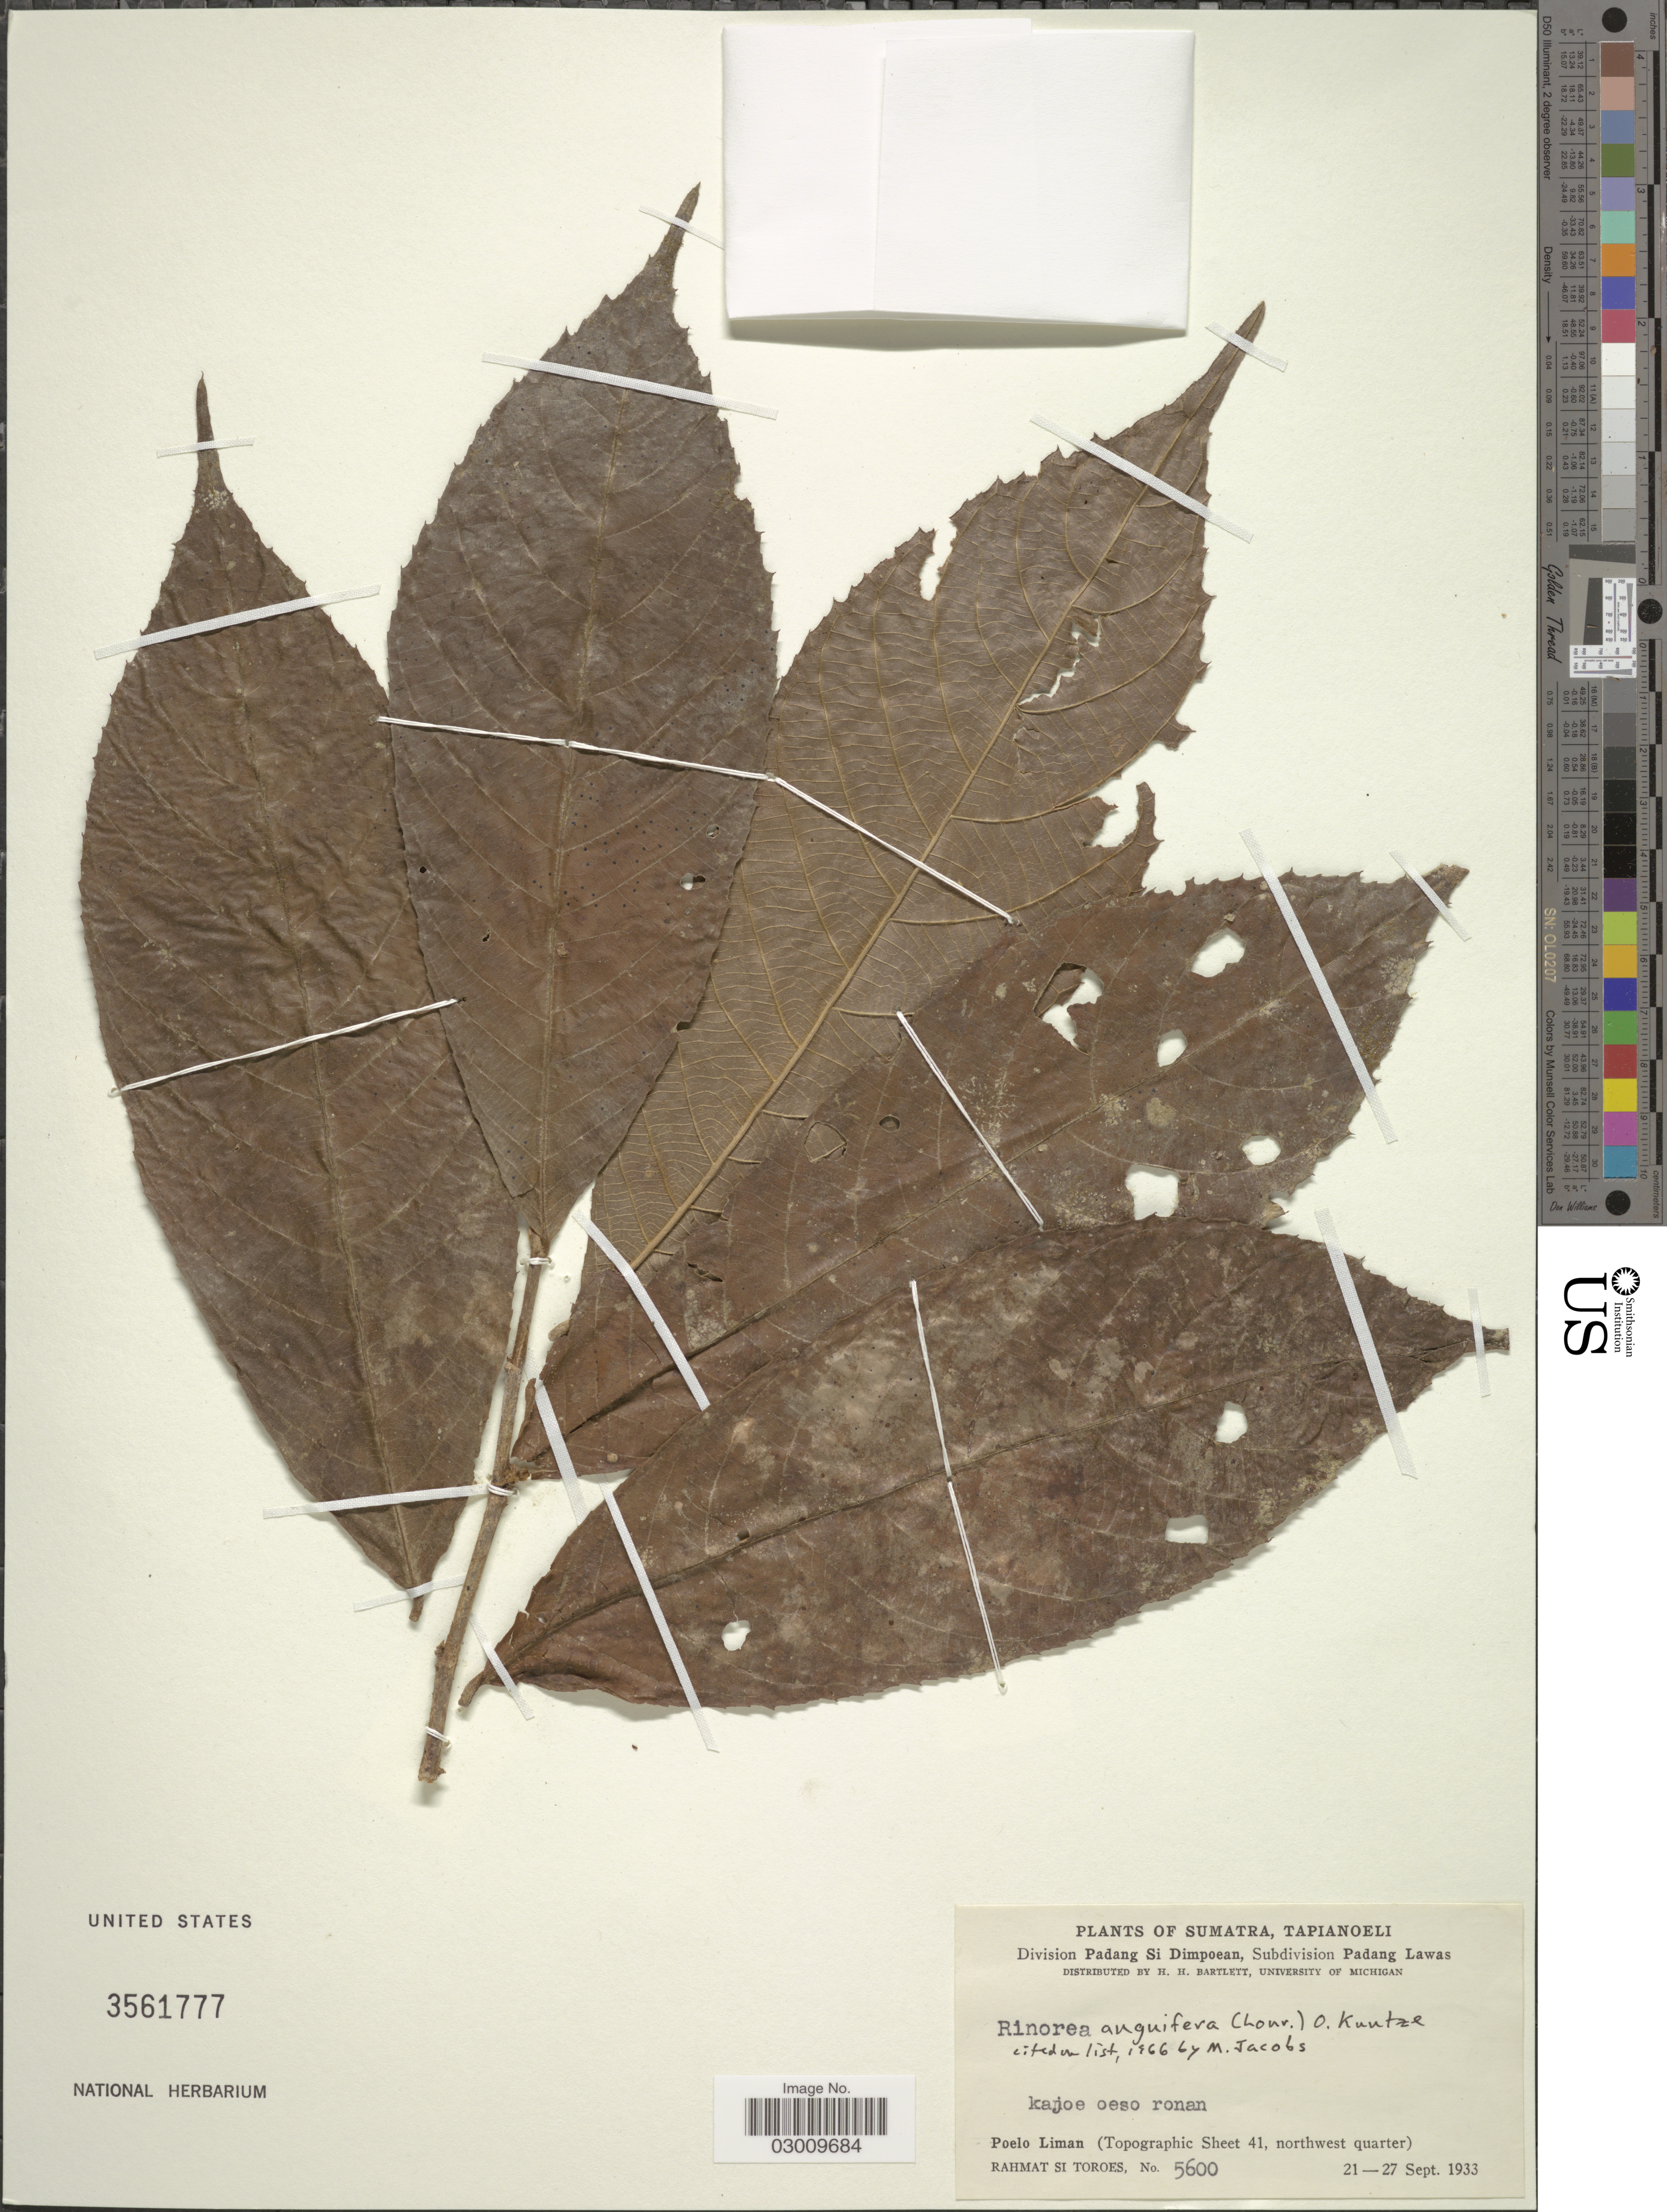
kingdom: Plantae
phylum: Tracheophyta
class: Magnoliopsida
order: Malpighiales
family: Violaceae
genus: Rinorea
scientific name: Rinorea anguifera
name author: Kuntze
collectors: Rahmat Si Boeea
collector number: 5600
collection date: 1933-09-21/1933-09-27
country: Indonesia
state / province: Sumatra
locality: Tapianoeli. Division Padang Si Dimpoean, Subdivision Padang Lawas. Poelo Liman (Topographic Sheet 41, northwest quarter).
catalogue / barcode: US 3561777